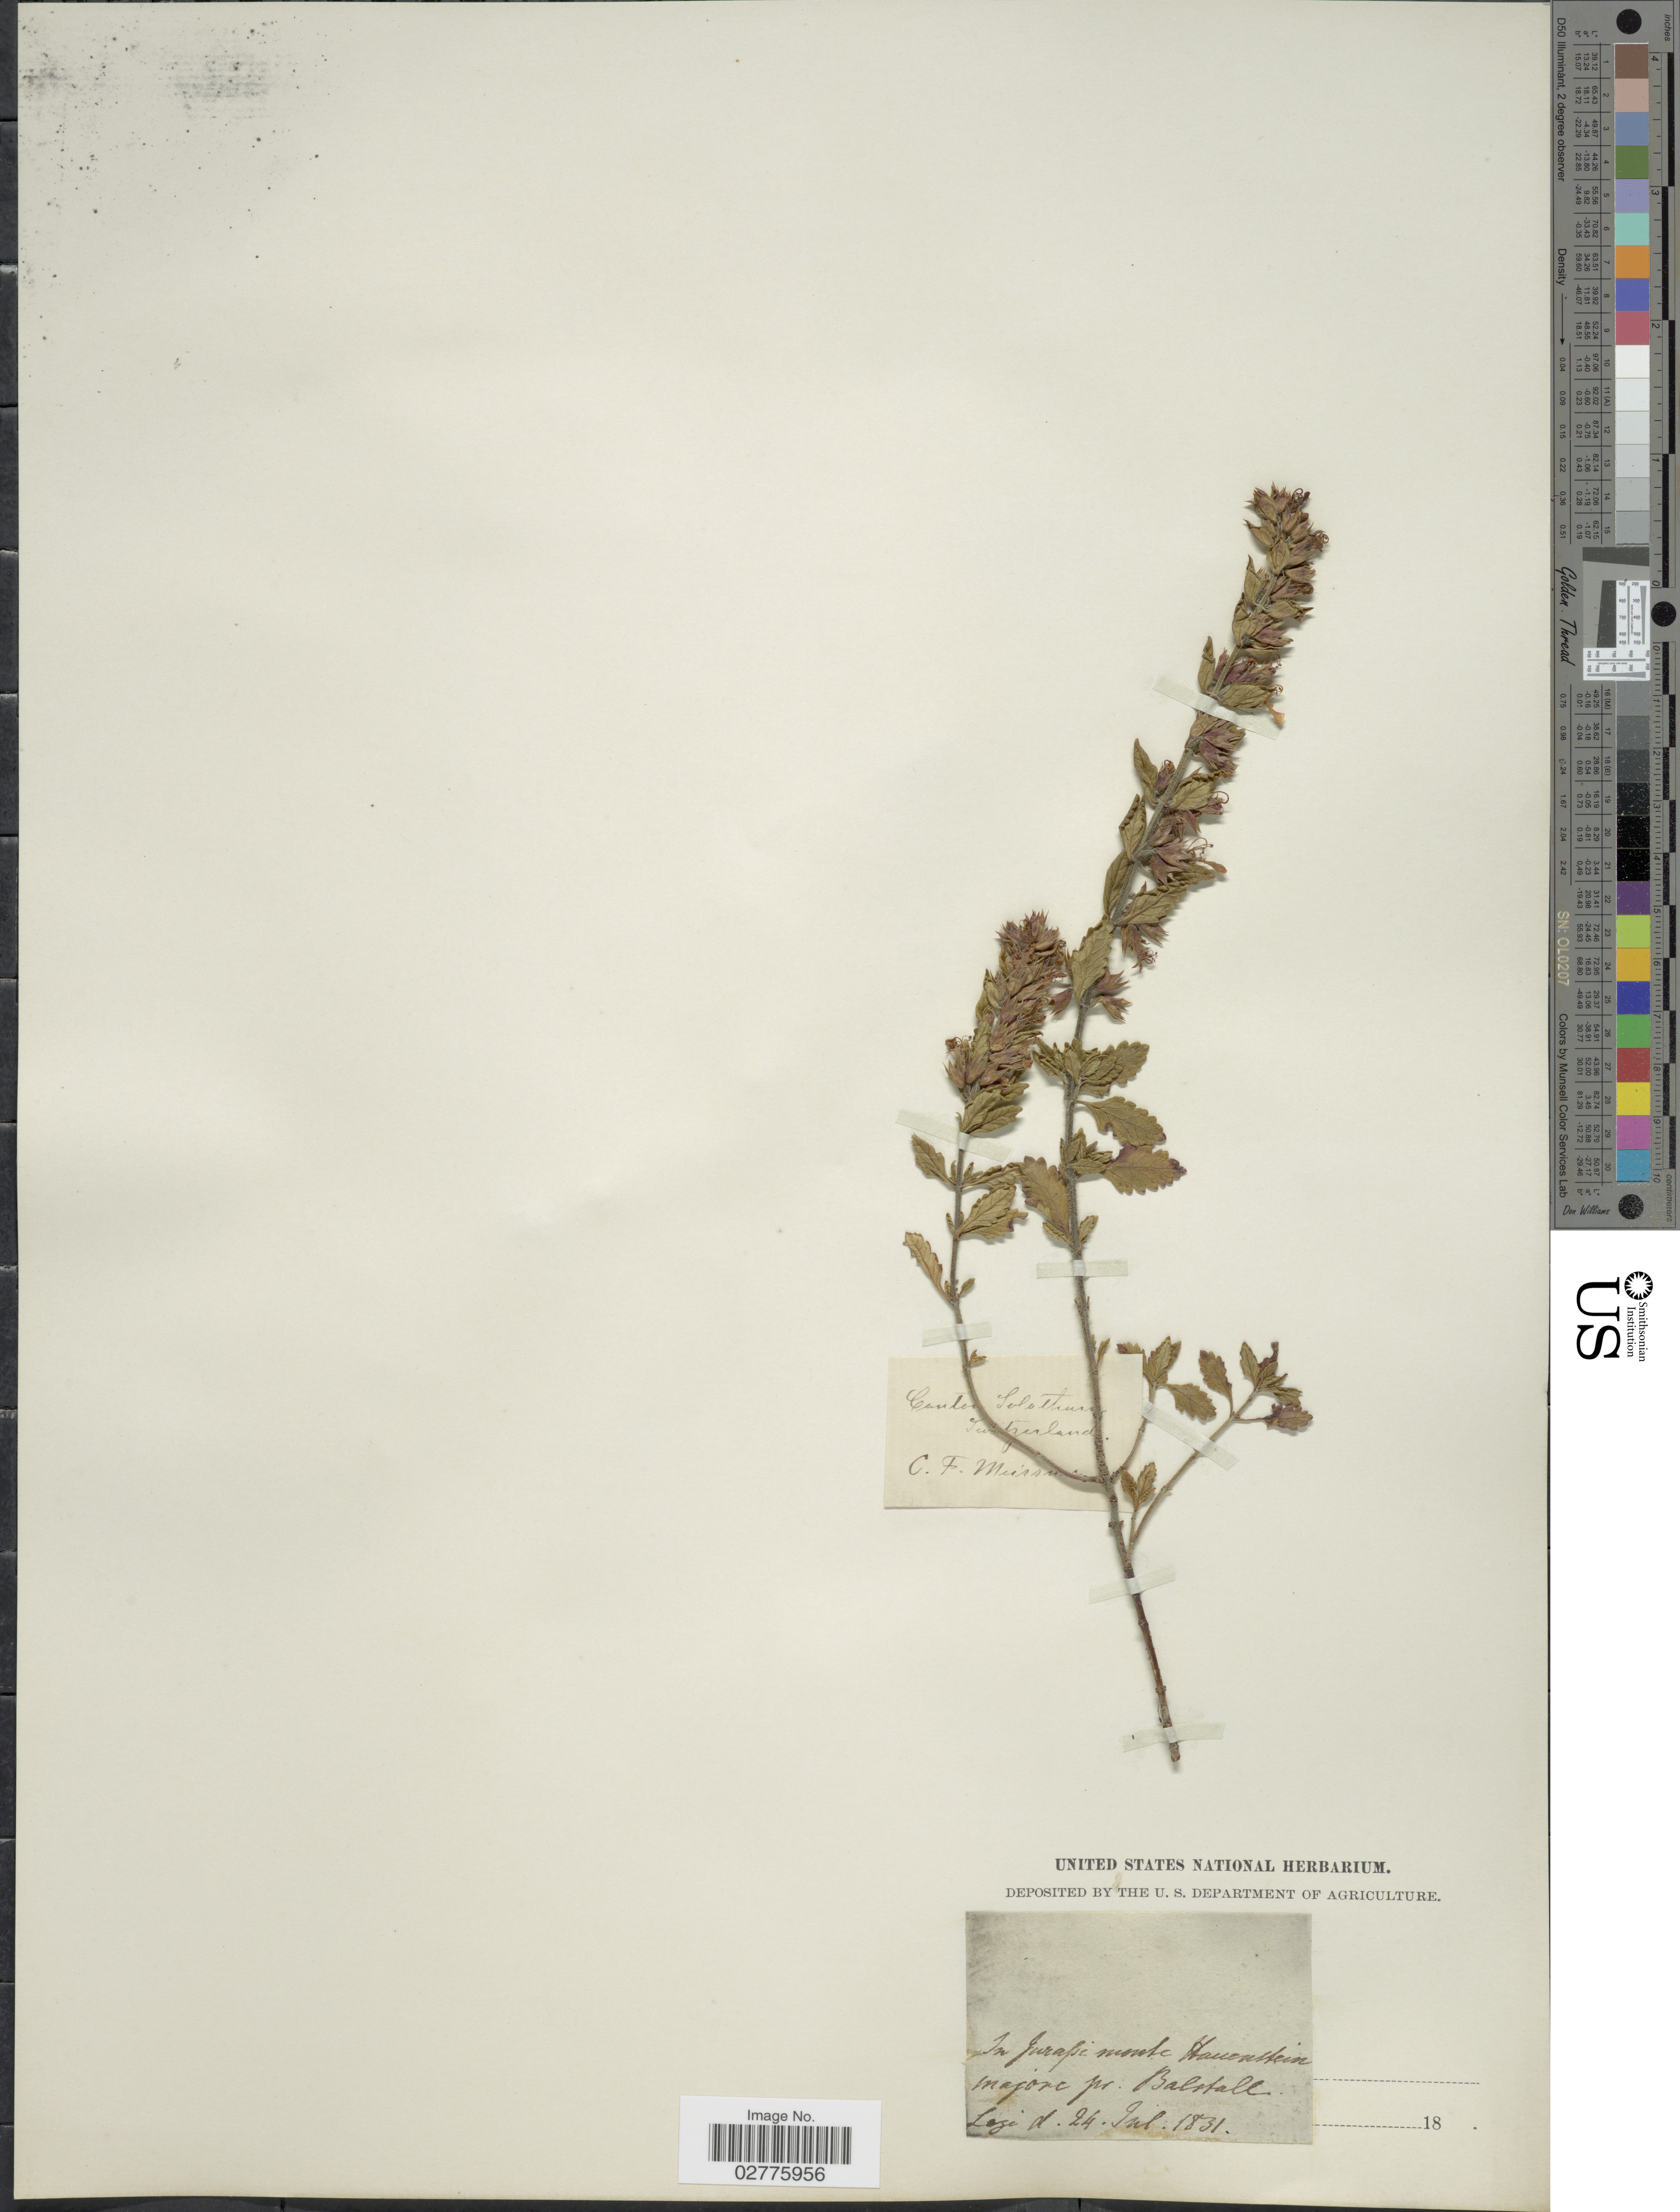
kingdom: Plantae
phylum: Tracheophyta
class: Magnoliopsida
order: Lamiales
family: Lamiaceae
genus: Teucrium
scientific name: Teucrium sp.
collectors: C. F. W. Meissner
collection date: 1831-07-24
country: Switzerland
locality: In Jurapi monte Hauenstein majore pr. Balotall. Cantes Solothurn.